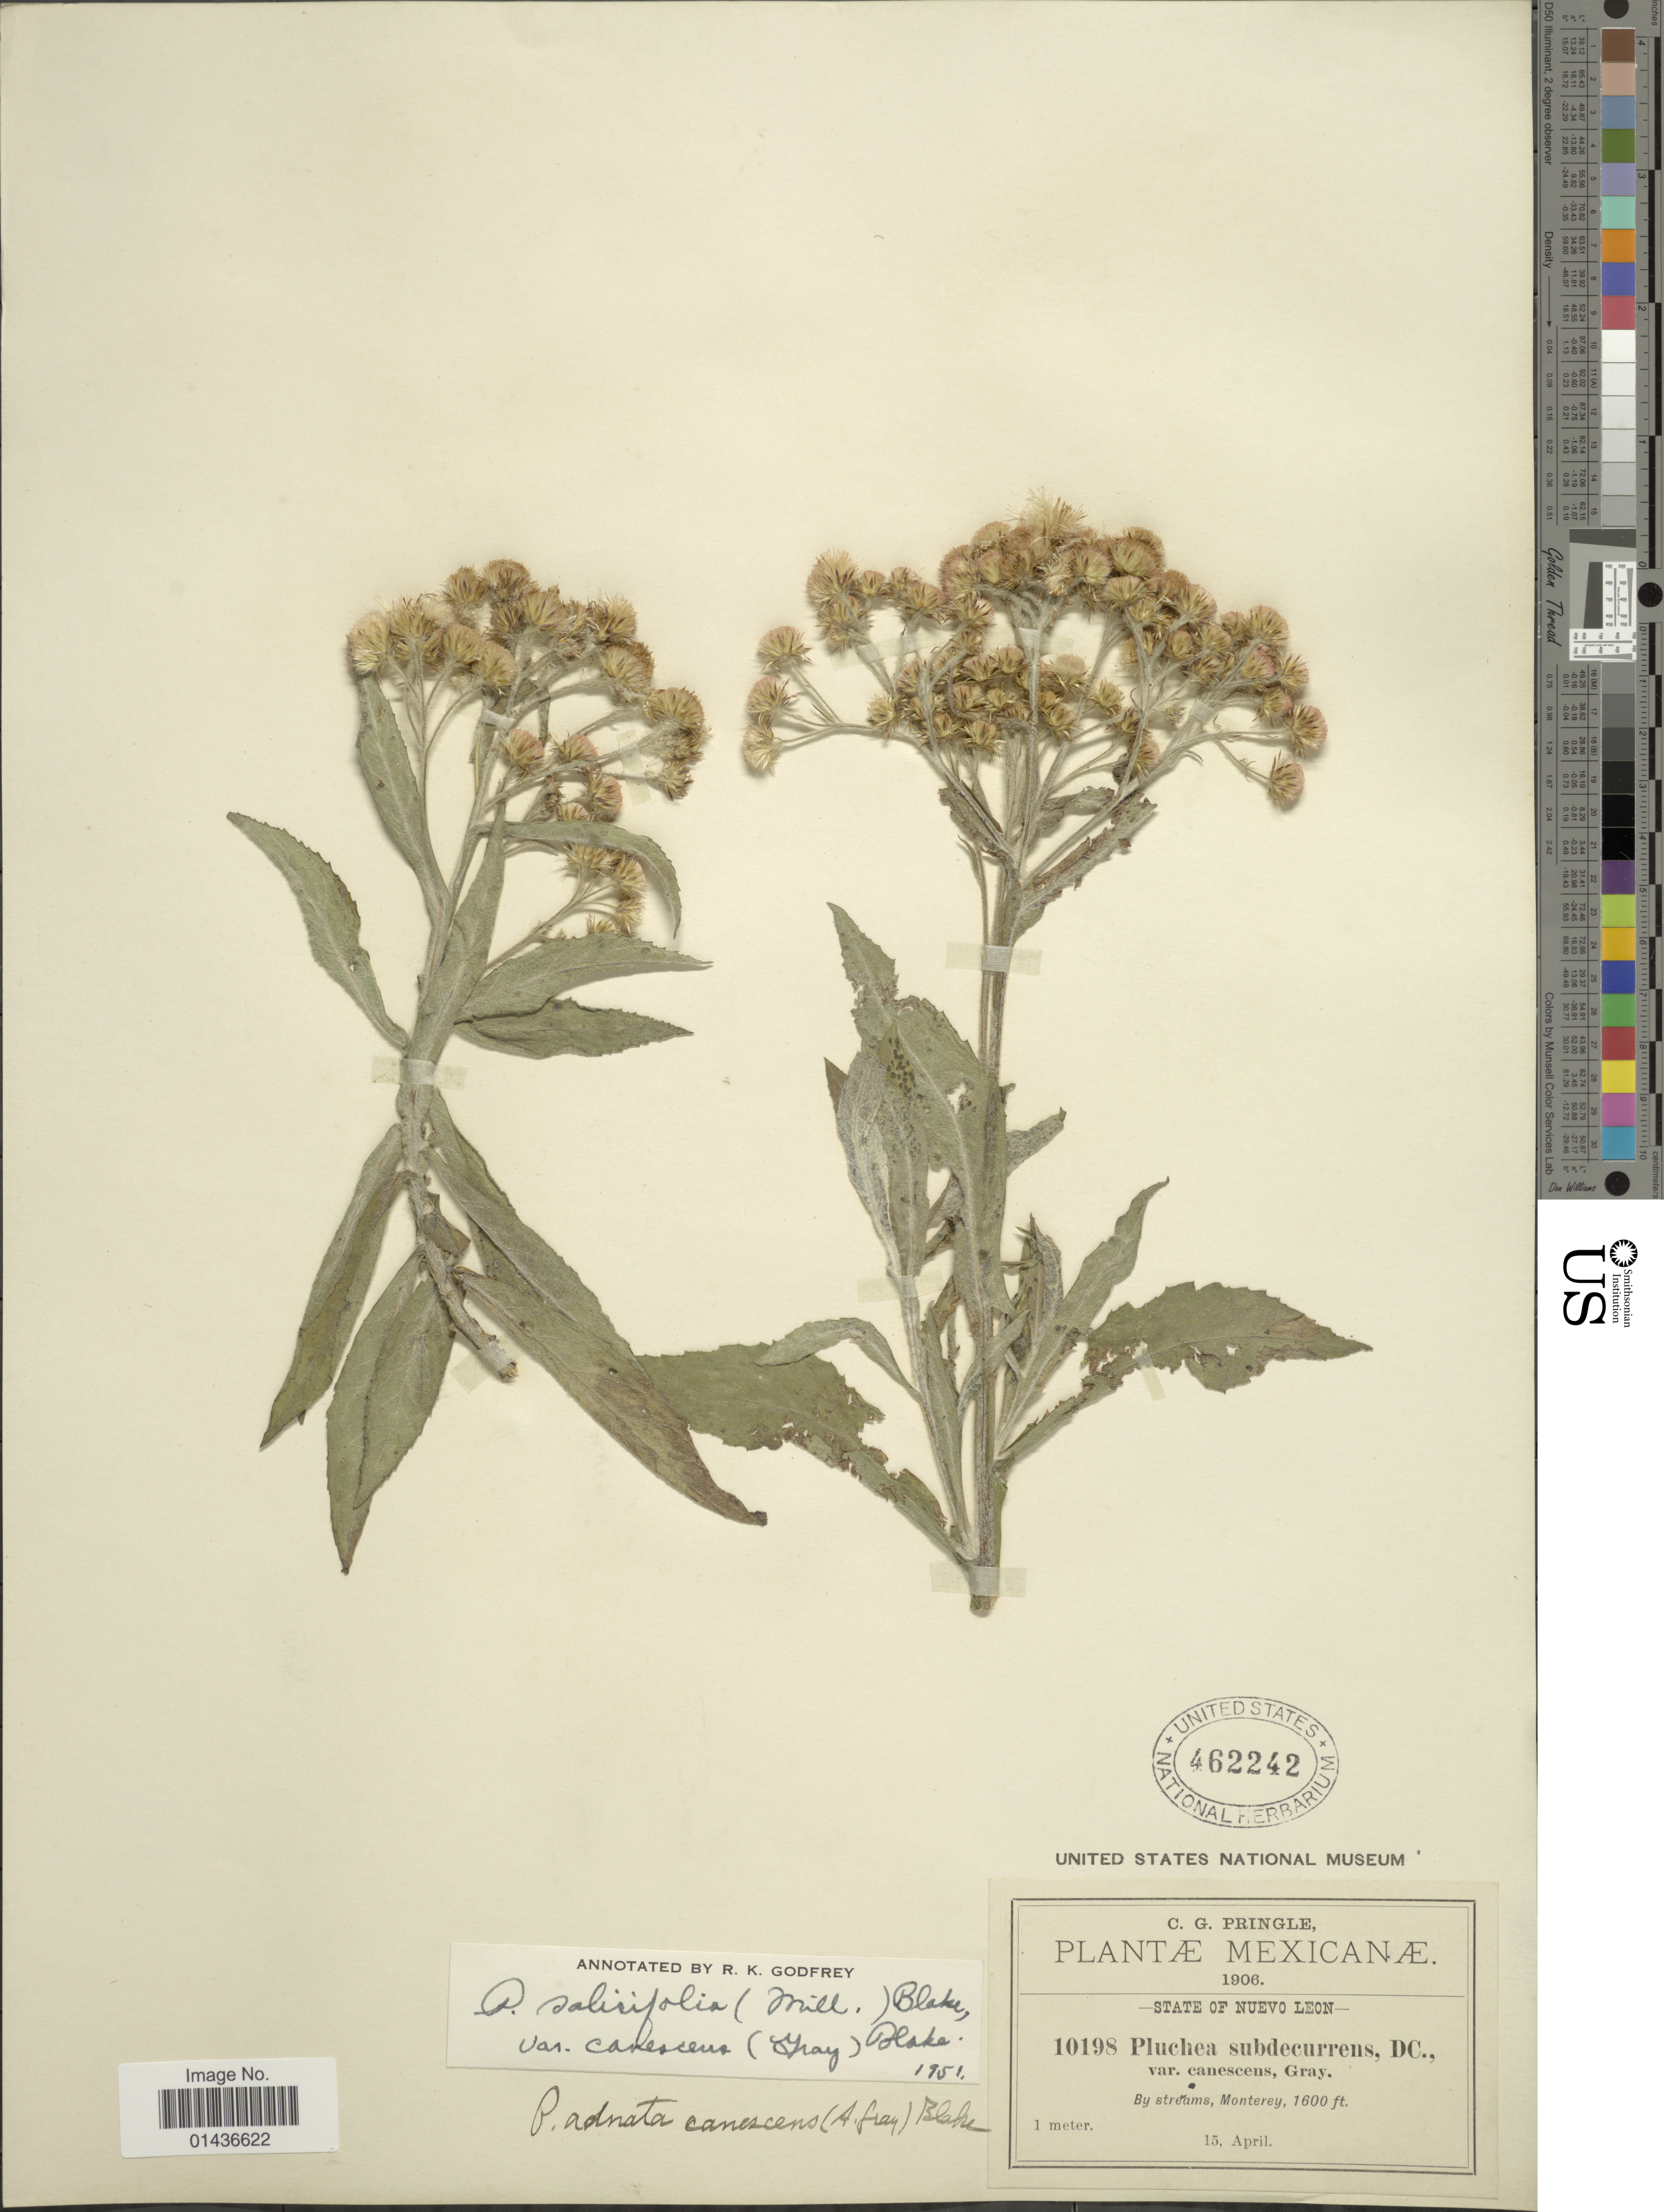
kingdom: Plantae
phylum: Tracheophyta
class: Magnoliopsida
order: Asterales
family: Asteraceae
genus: Pluchea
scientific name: Pluchea salicifolia var. canescens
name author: (A. Gray) S.F. Blake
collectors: C. G. Pringle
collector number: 10198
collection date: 1906-04-15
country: Mexico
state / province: Nuevo León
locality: Monterey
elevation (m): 488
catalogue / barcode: US 462242